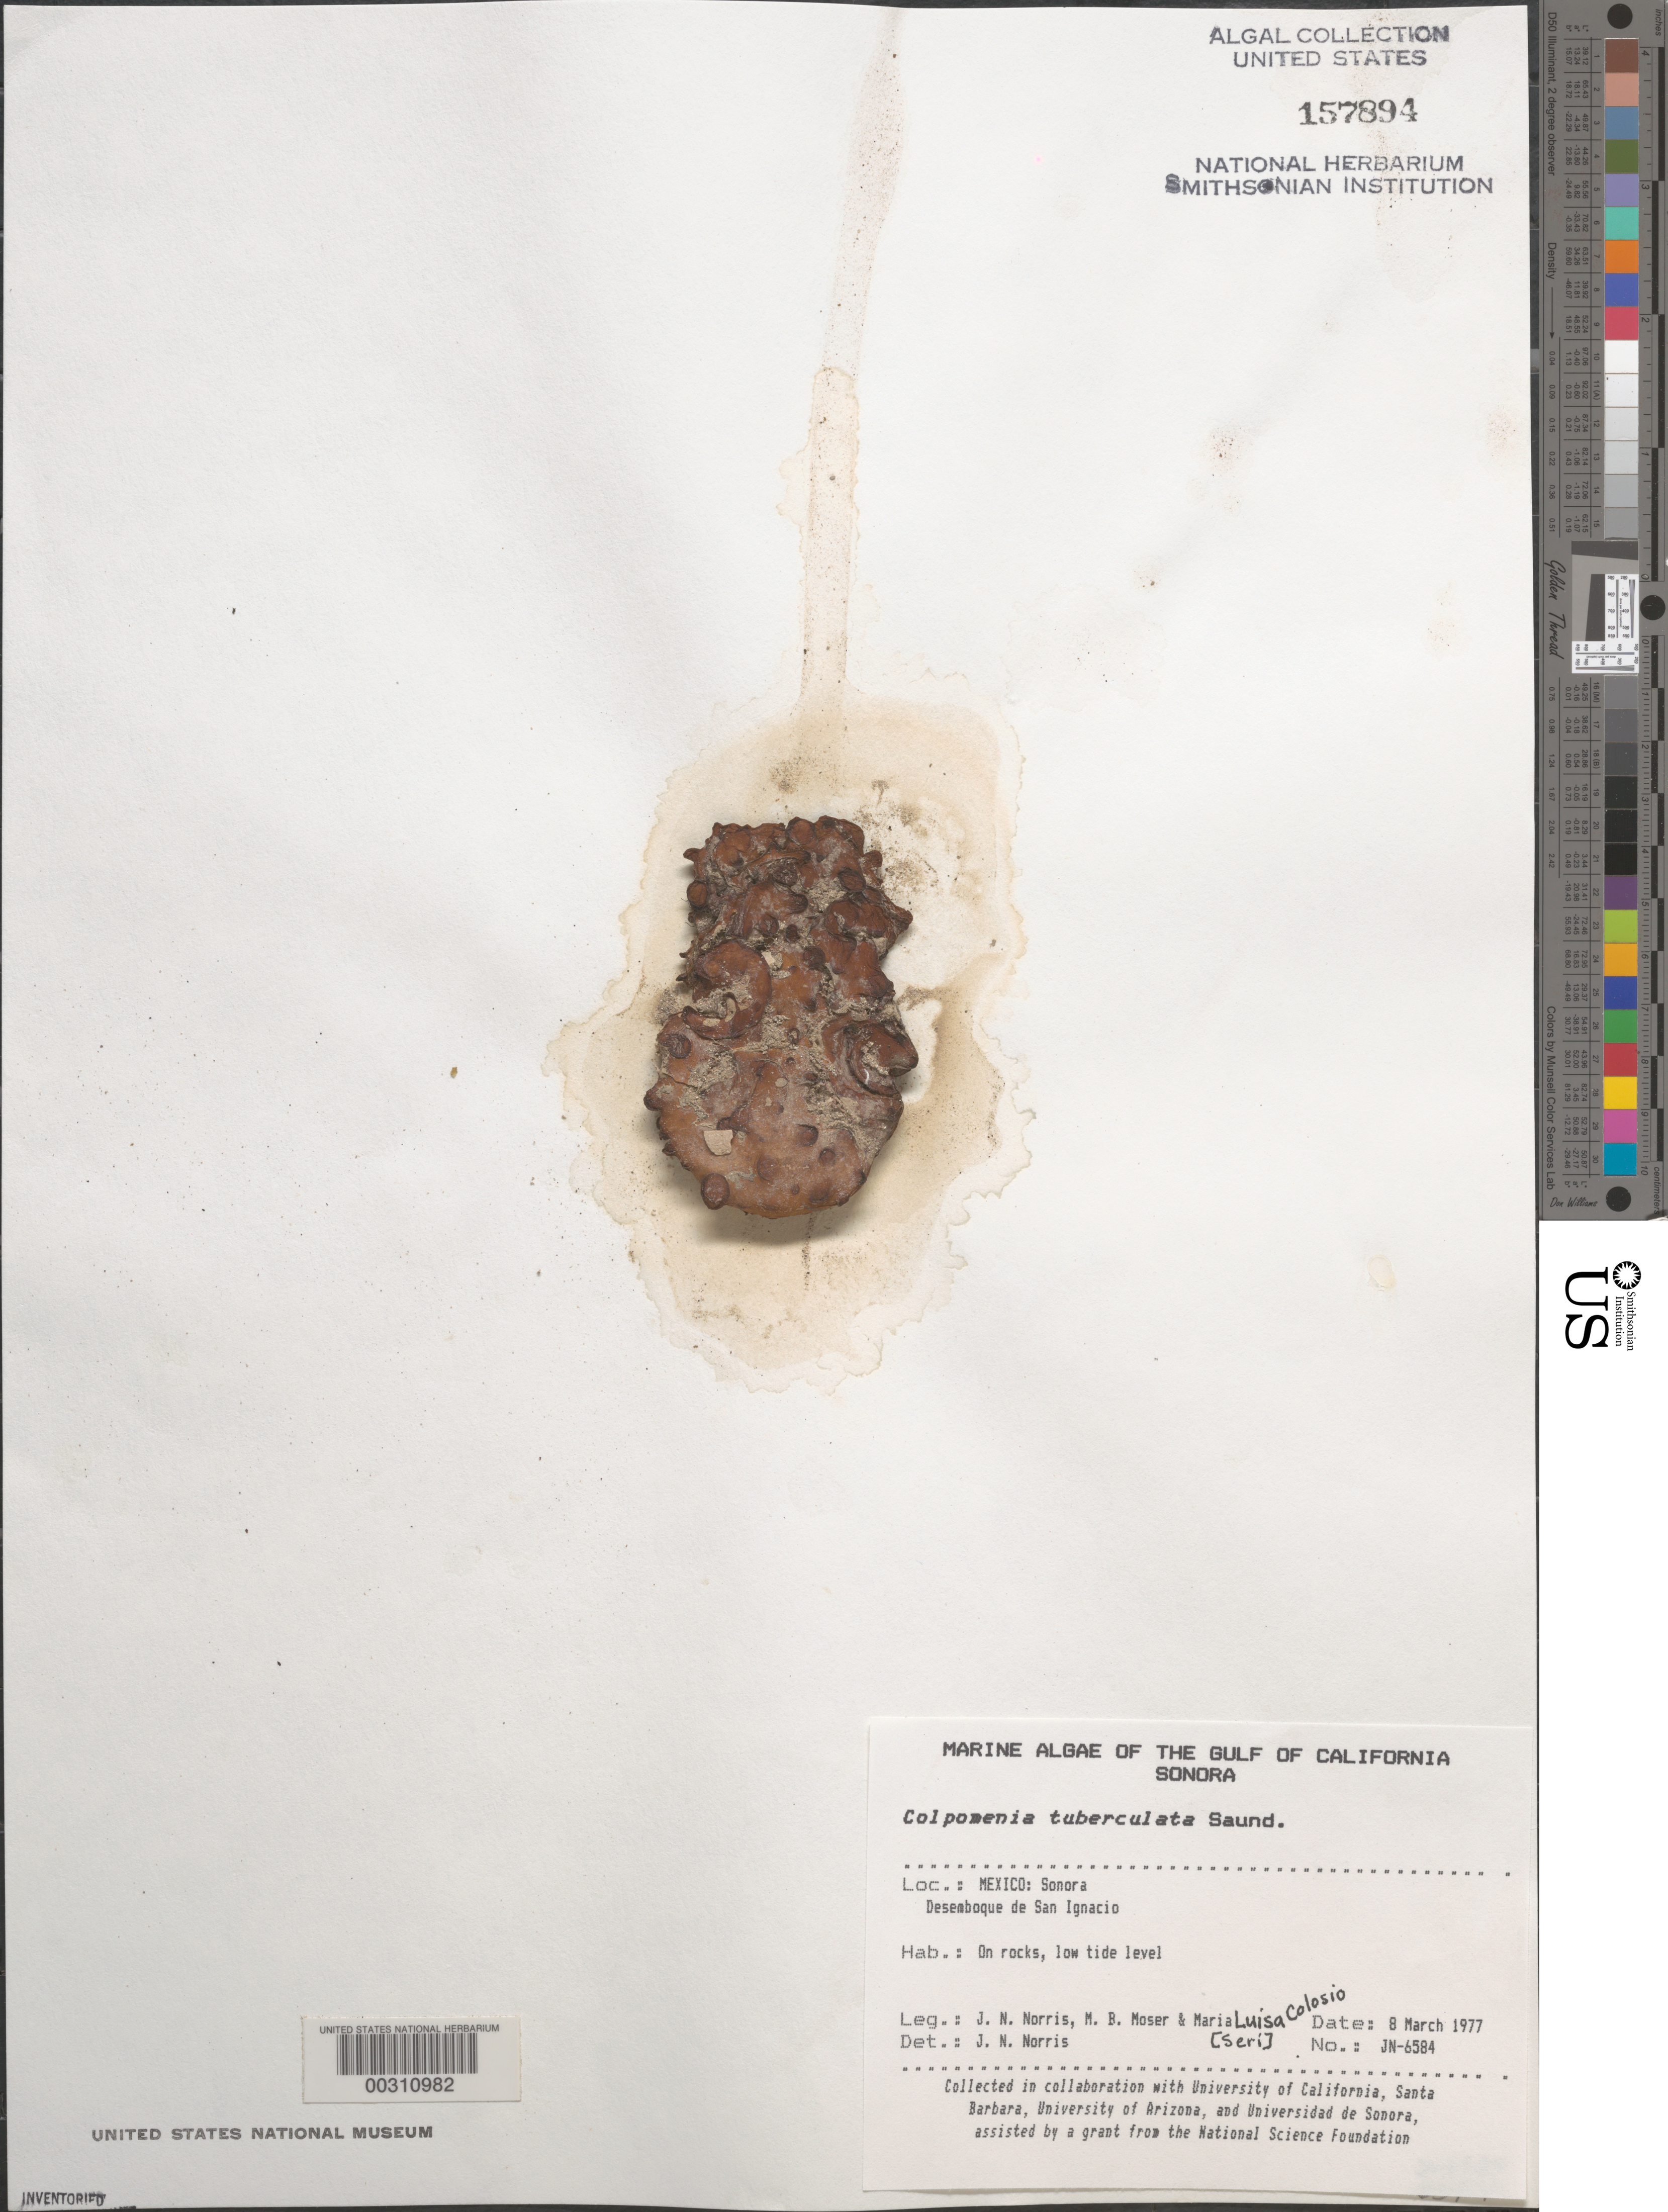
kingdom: Chromista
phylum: Ochrophyta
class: Phaeophyceae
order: Scytosiphonales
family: Scytosiphonaceae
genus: Colpomenia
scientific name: Colpomenia tuberculata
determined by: Norris, James N.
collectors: J. N. Norris, M. Moser & M. Colosio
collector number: JN-6584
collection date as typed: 08 Mar 1977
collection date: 1977-03-08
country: Mexico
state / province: Sonora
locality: Desemboque de San Ignacio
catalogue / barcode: US 157894